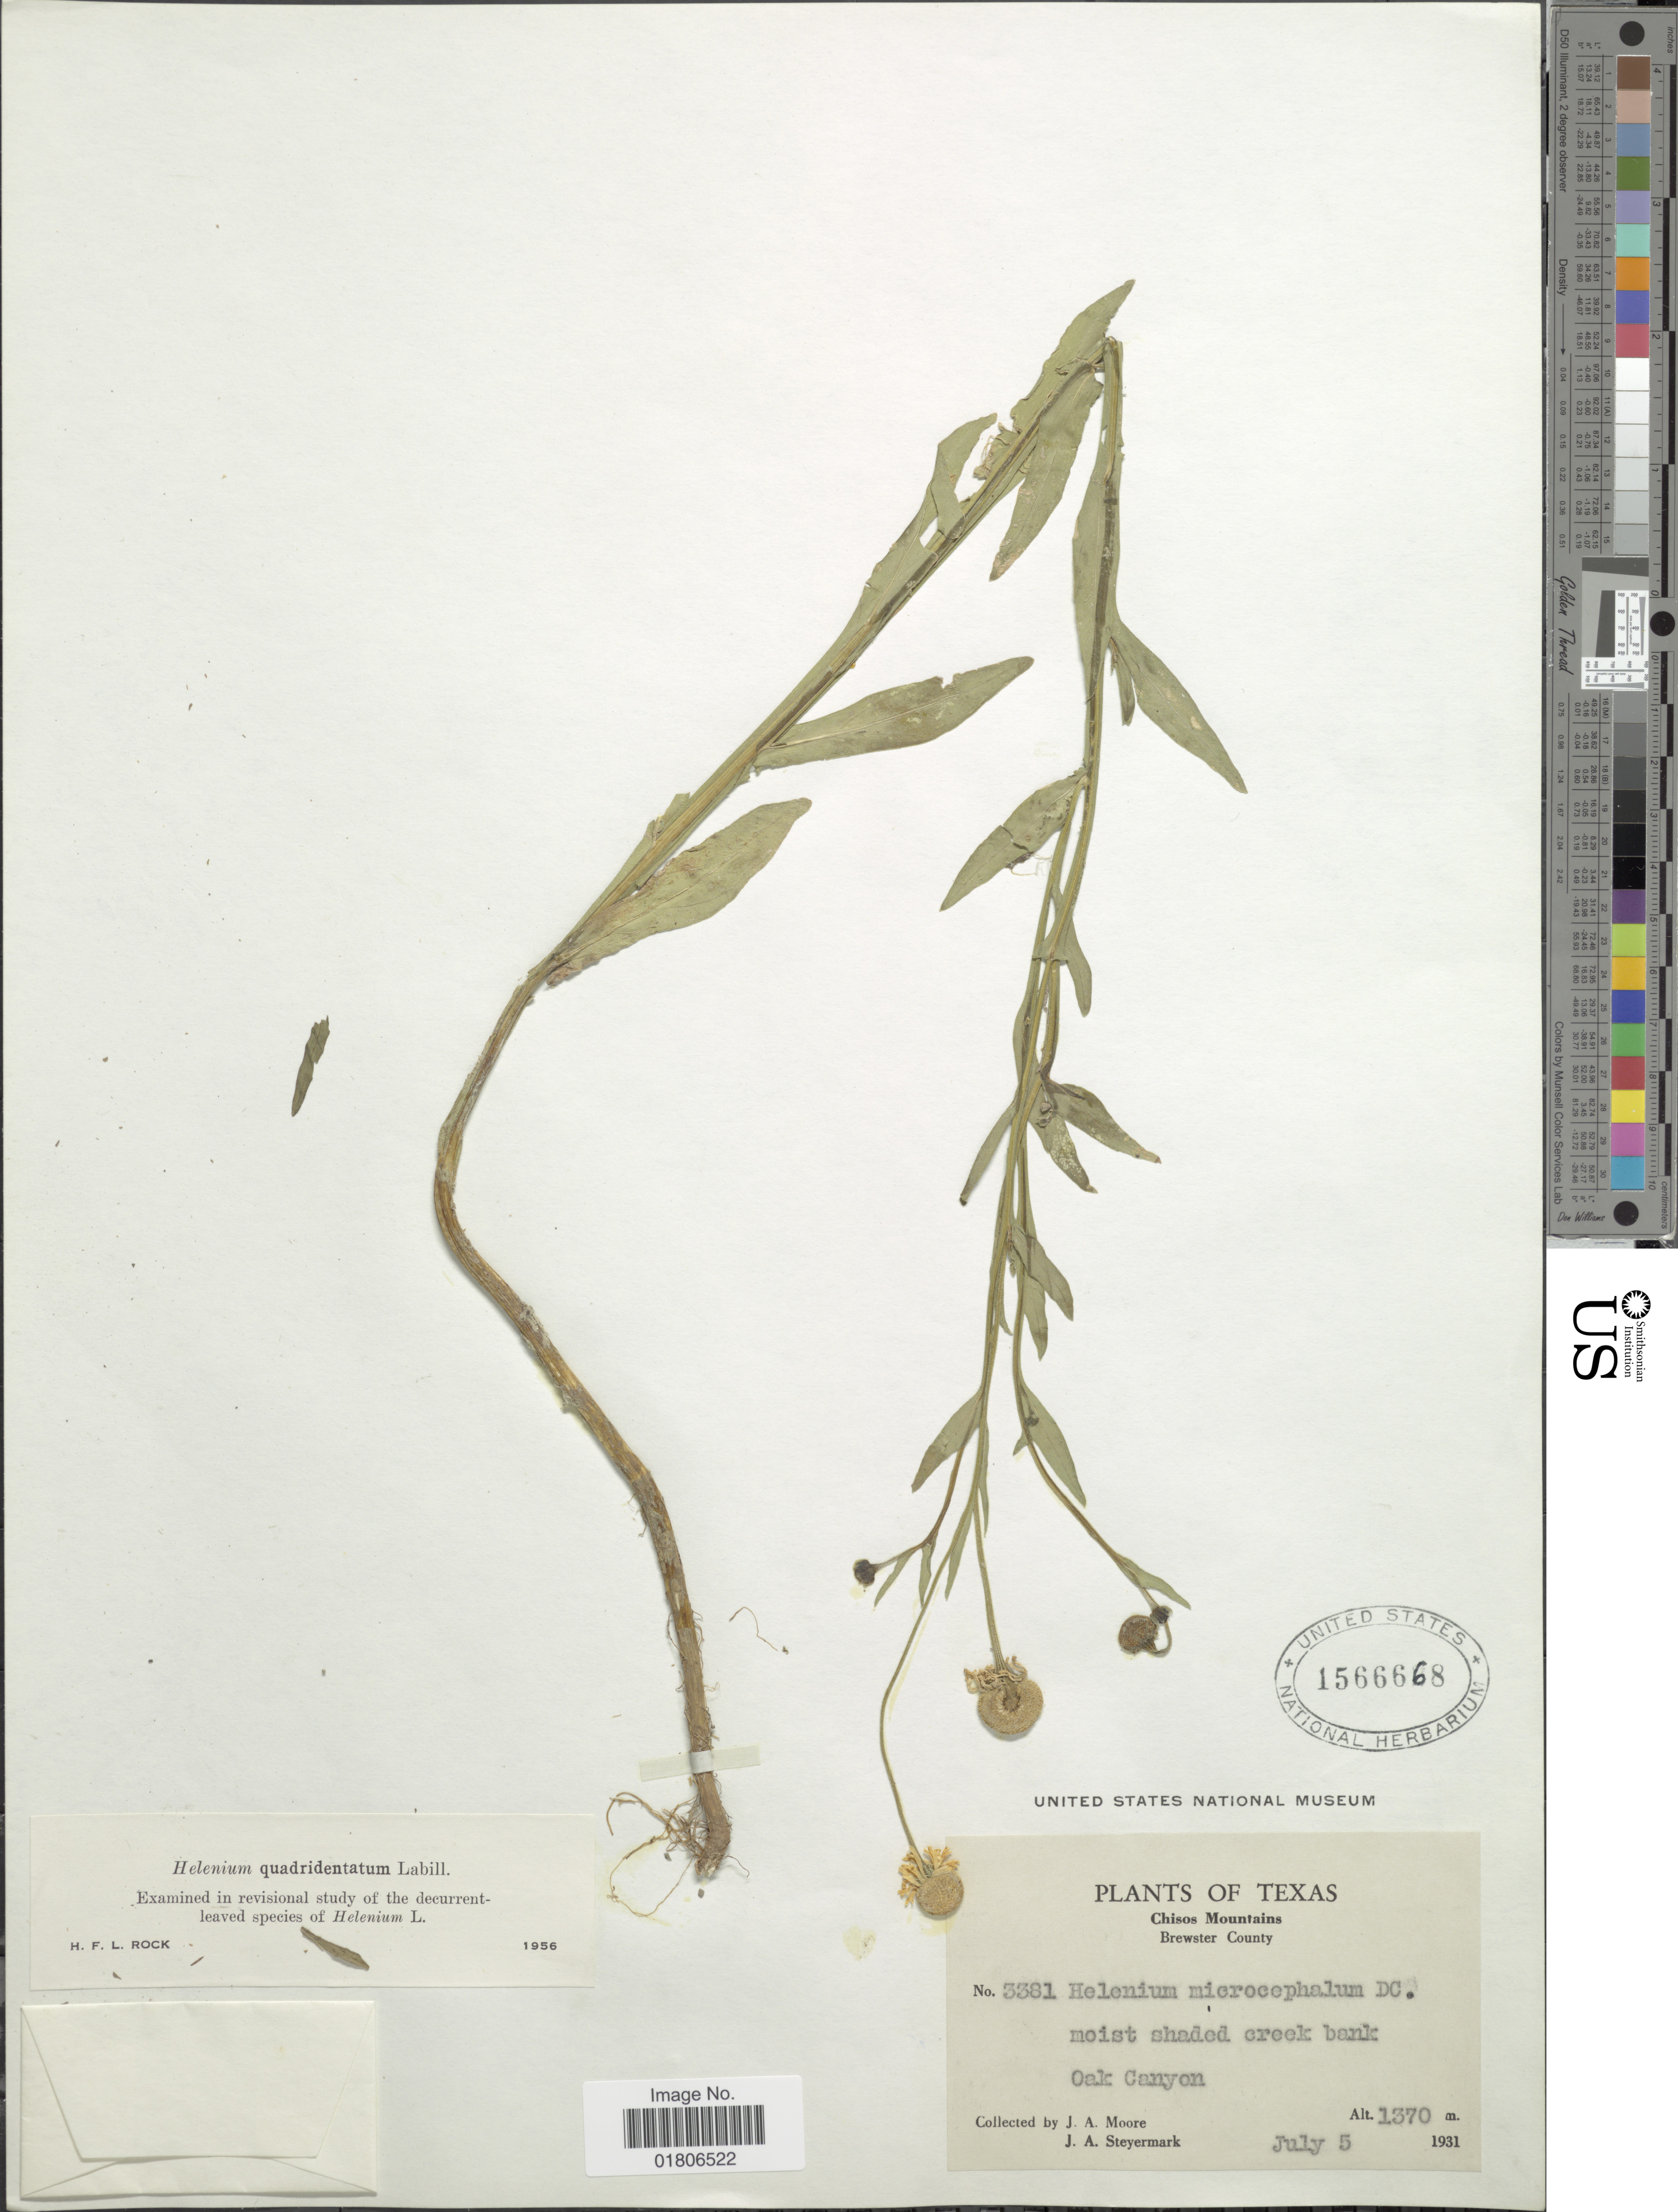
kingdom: Plantae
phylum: Tracheophyta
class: Magnoliopsida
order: Asterales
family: Asteraceae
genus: Helenium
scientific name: Helenium quadridentatum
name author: Labill.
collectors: J. A. Moore & J. Steyermark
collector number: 3381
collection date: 1931-07-05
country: United States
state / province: Texas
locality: Chisos Mountains, Brewster County, moist shaded creek bank, Oak Canyon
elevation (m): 1370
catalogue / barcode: US 1566668